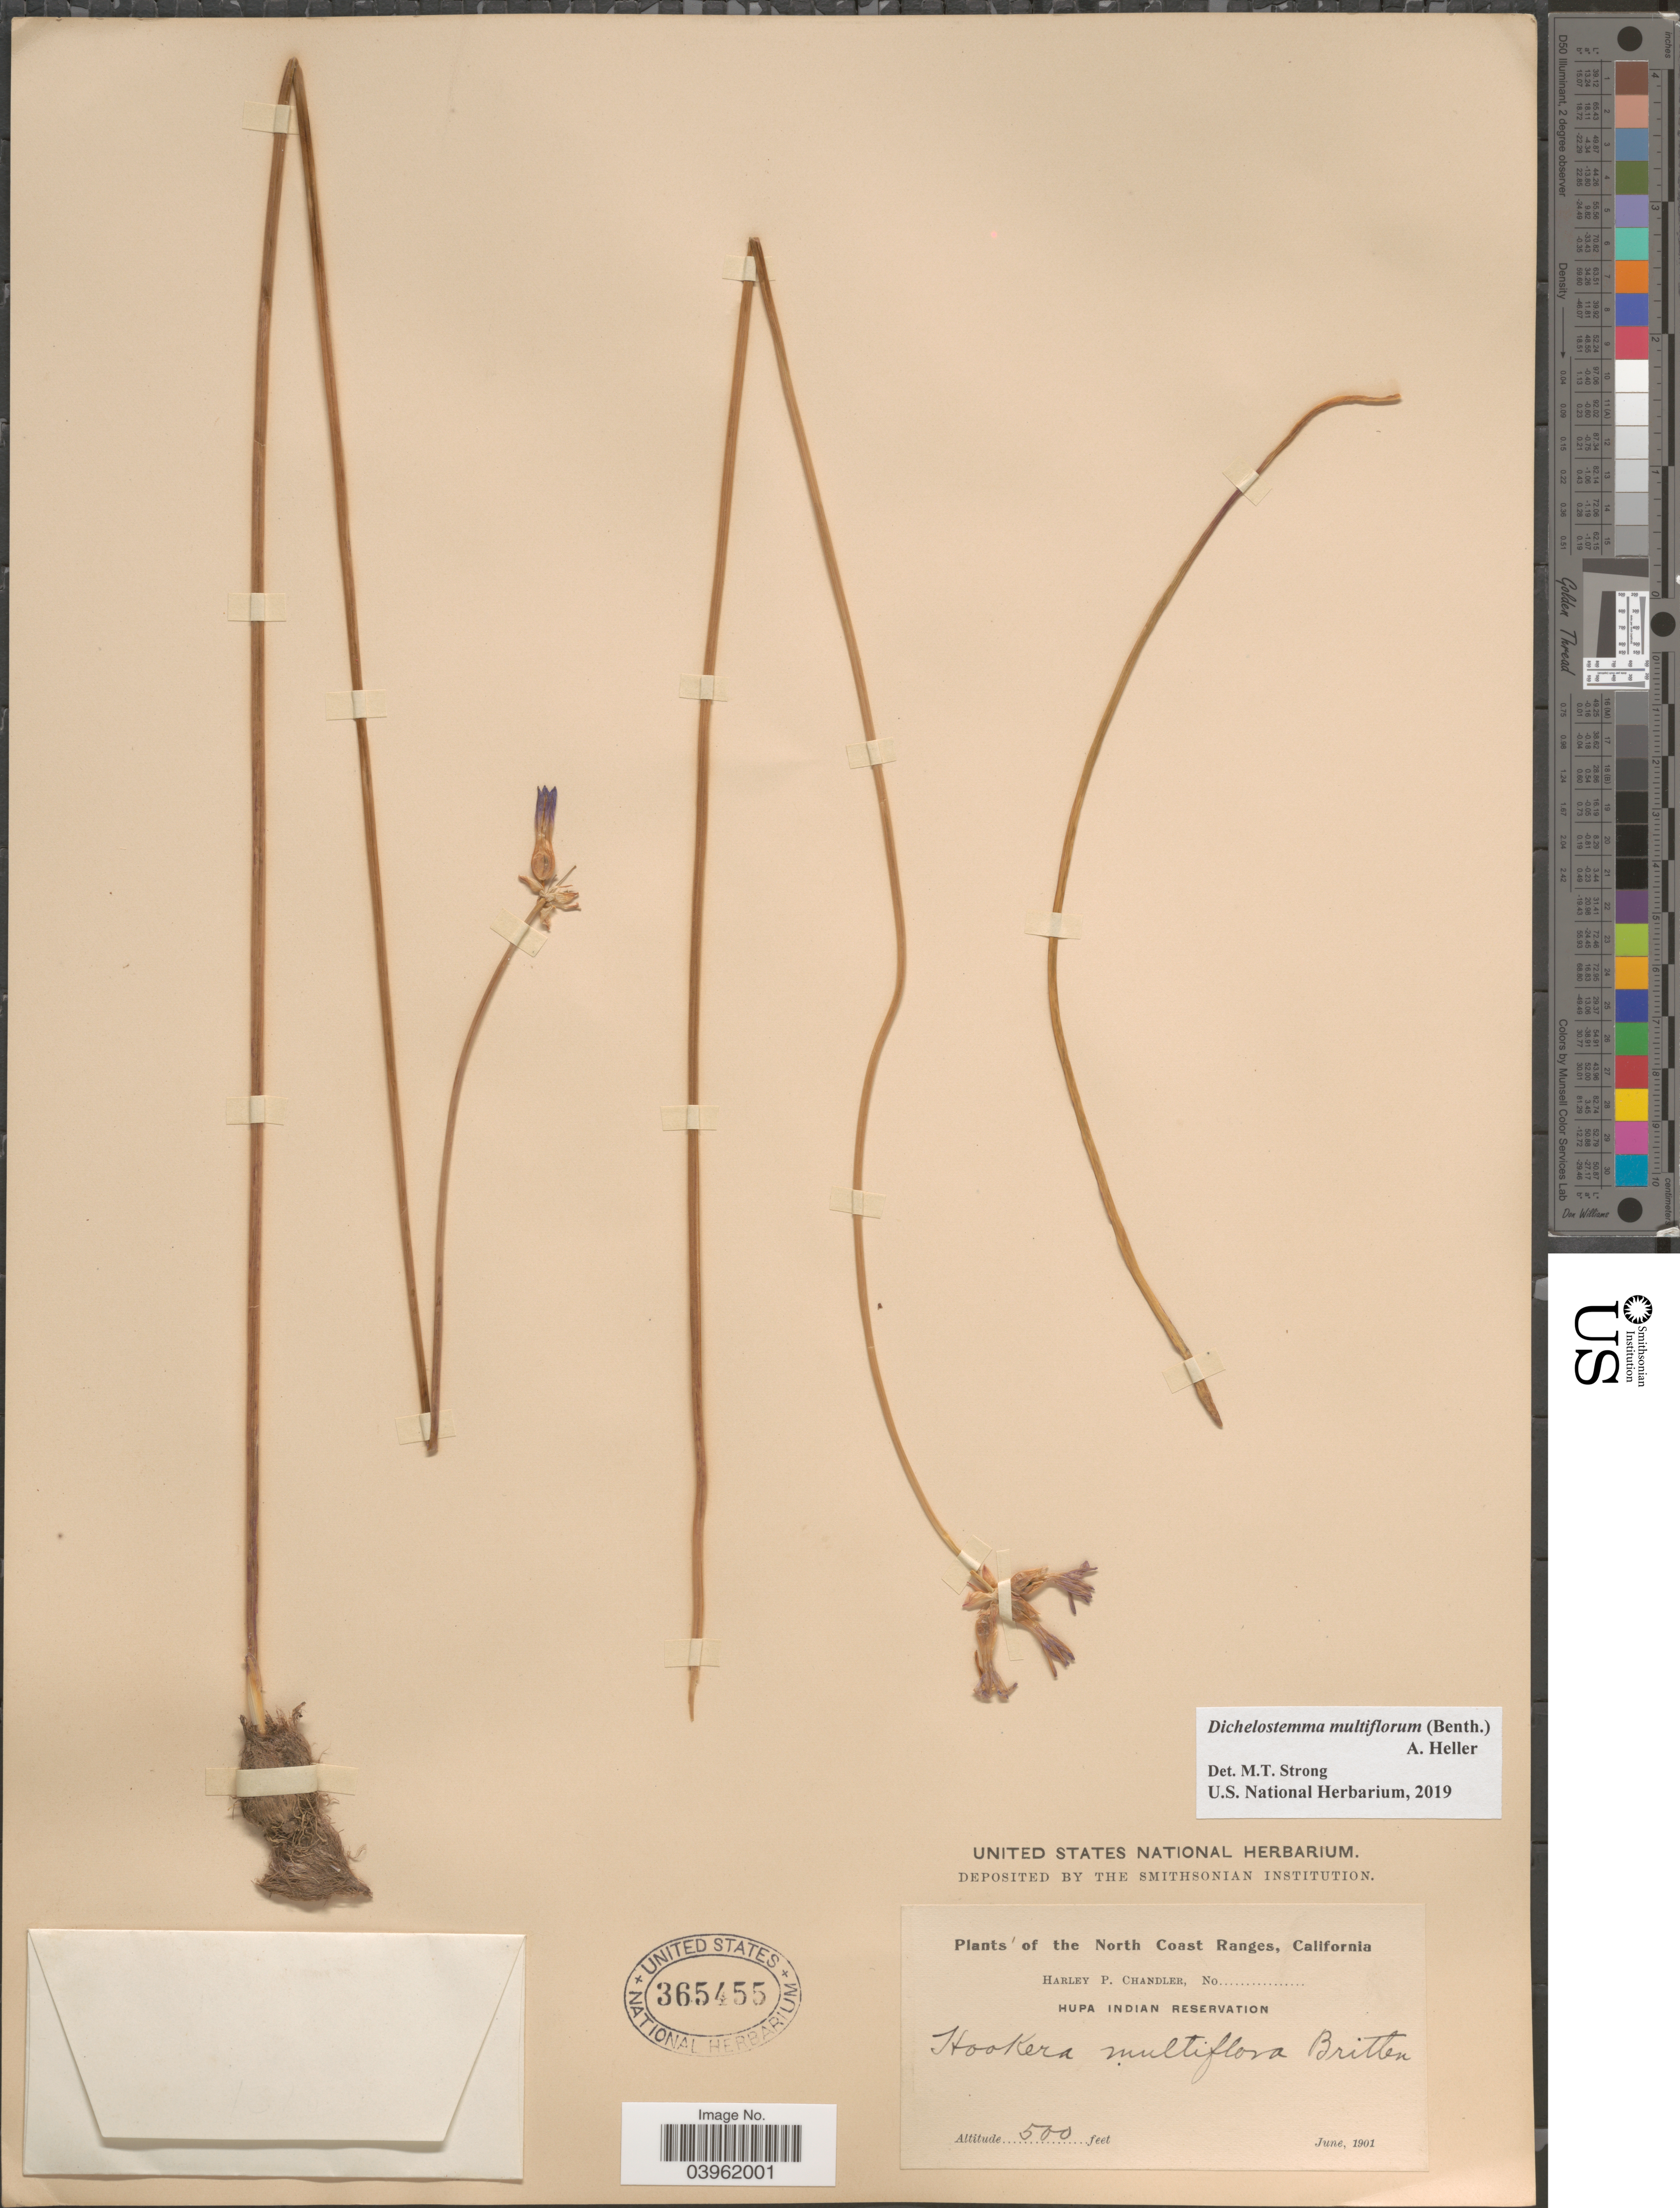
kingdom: Plantae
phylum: Tracheophyta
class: Liliopsida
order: Asparagales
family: Asparagaceae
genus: Dichelostemma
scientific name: Dichelostemma multiflorum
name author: (Benth.) A. Heller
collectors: H. Chandler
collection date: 1901-06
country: United States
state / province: California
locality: The North Coast Ranges. Hupa Indian Reservation.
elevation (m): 152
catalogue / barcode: US 365455